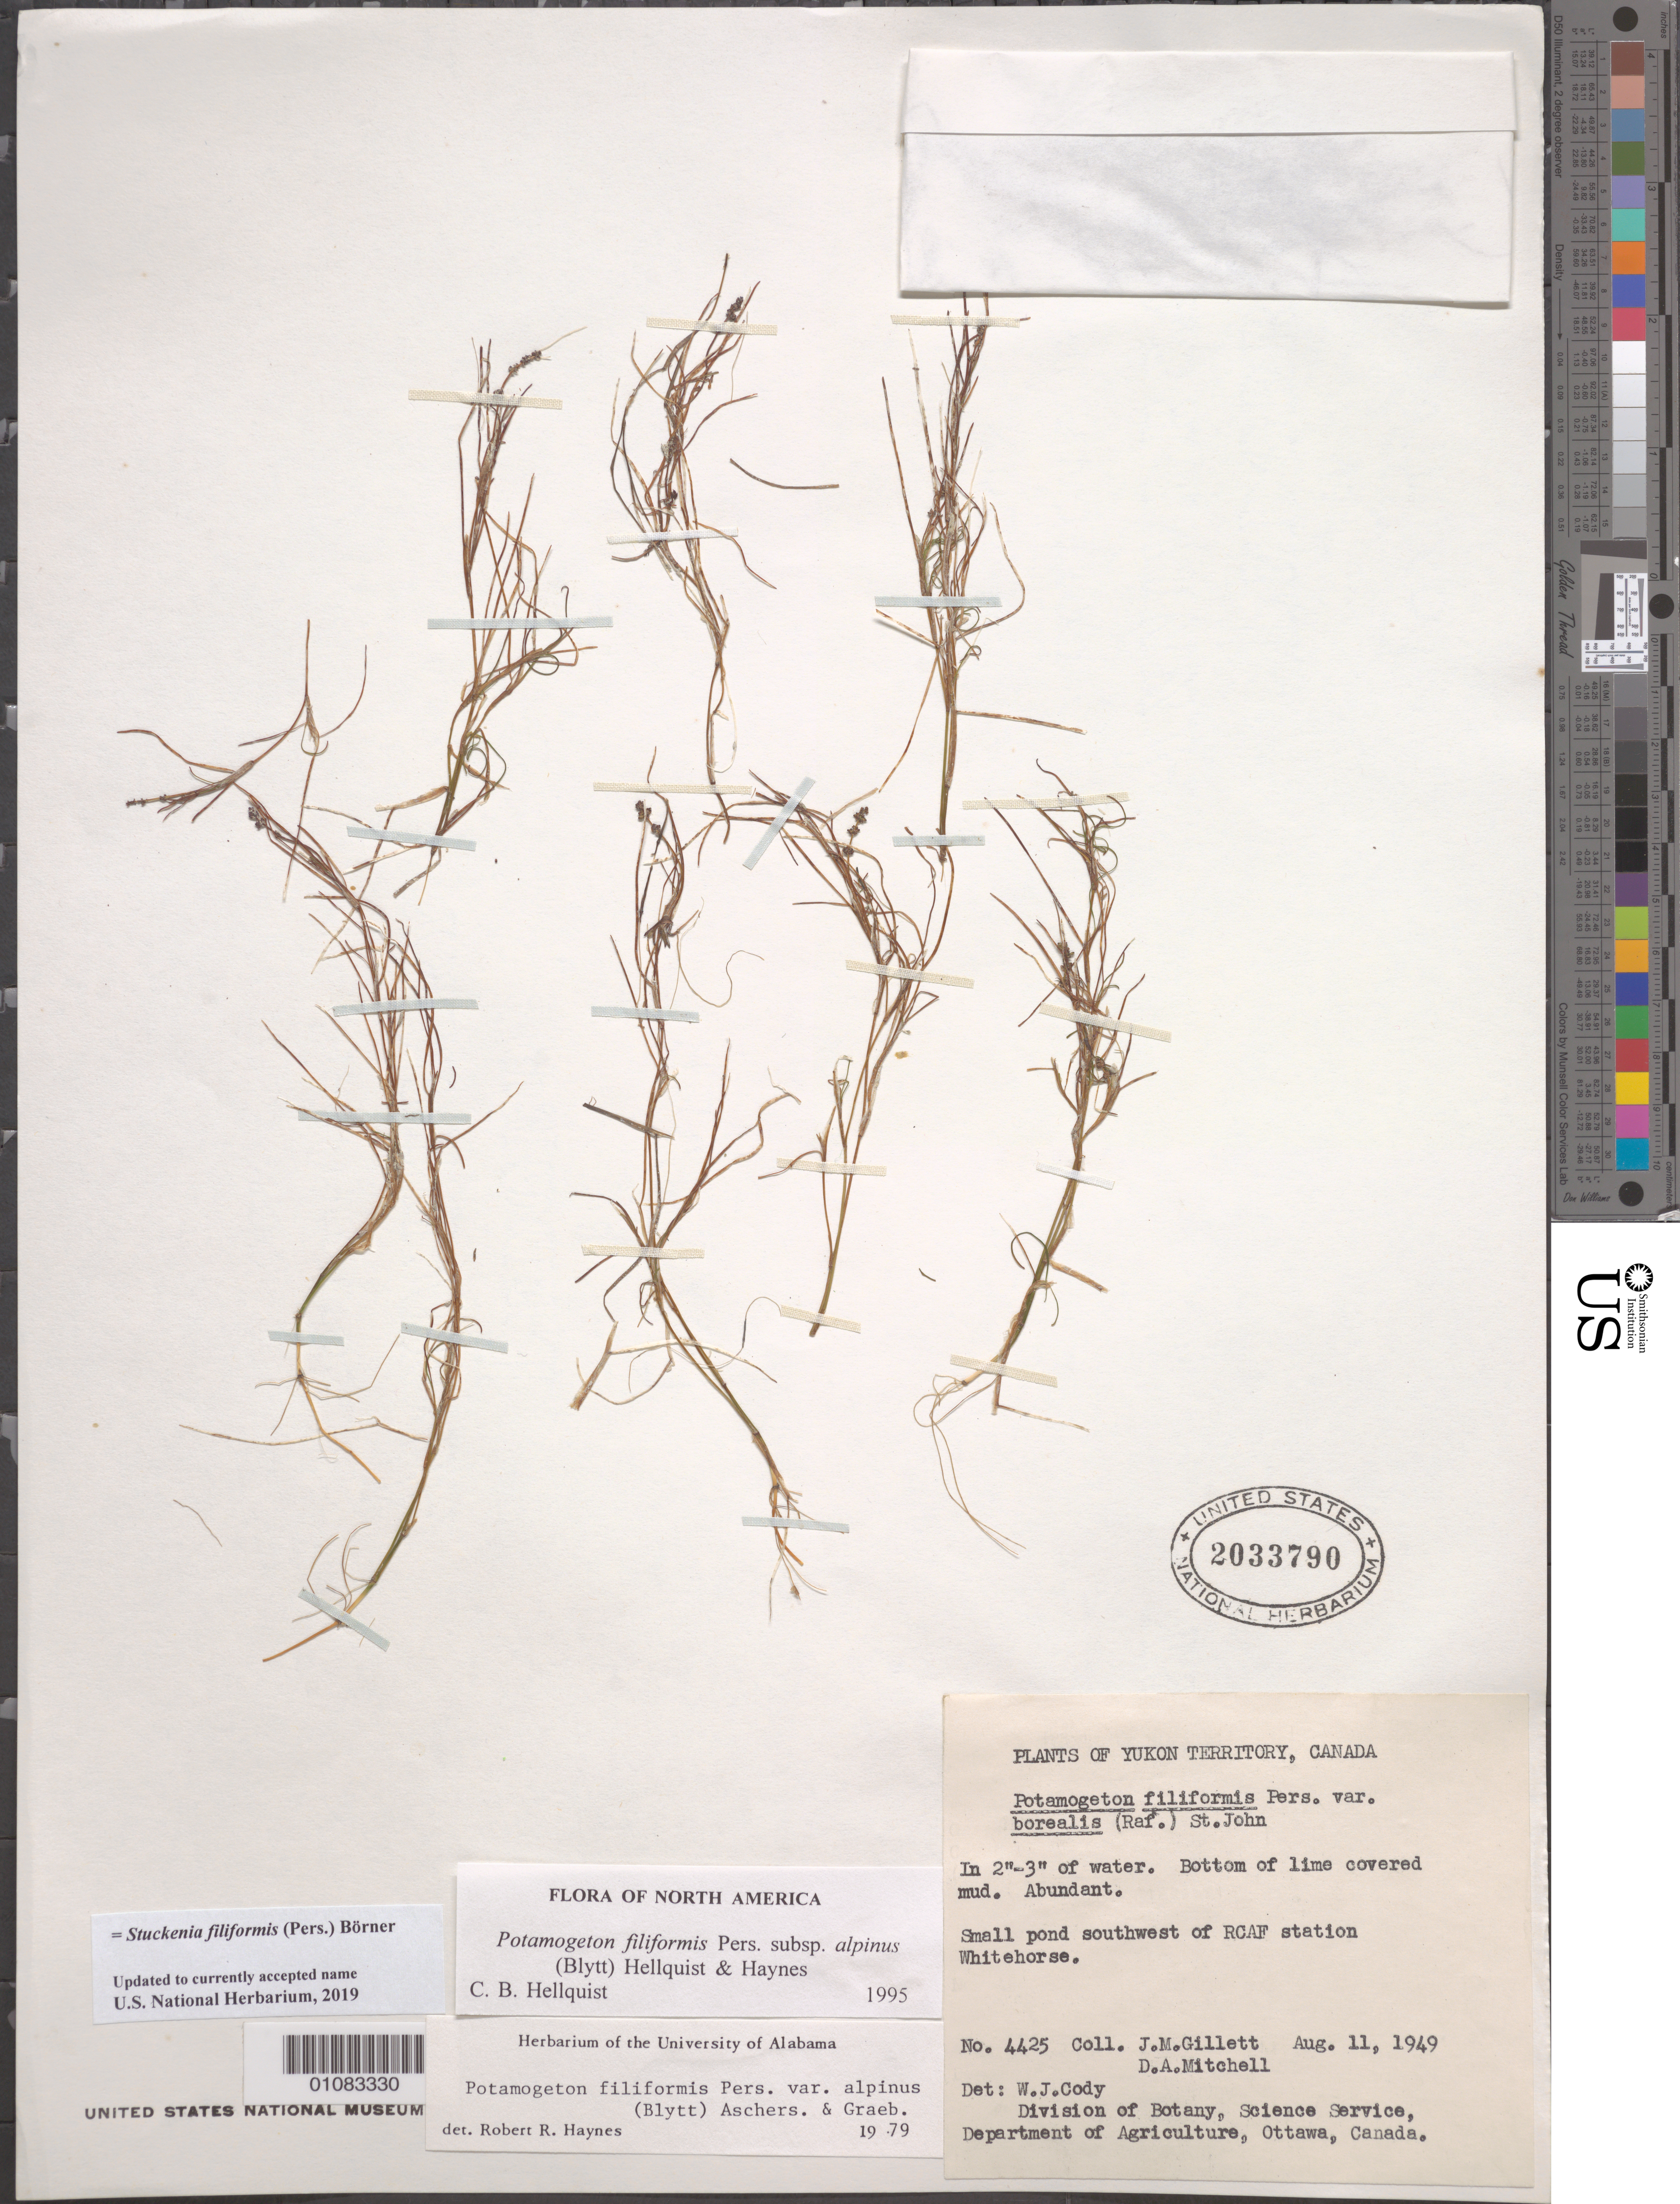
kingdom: Plantae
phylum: Tracheophyta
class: Liliopsida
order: Alismatales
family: Potamogetonaceae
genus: Stuckenia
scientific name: Stuckenia filiformis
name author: (Pers.) Börner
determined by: Strong, Mark T., (BOT), Smithsonian Institution - National Museum of Natural History (UNITED STATES)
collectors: J. Gillett & D. Mitchell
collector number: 4425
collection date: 1949-08-11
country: Canada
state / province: Yukon Territory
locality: Whitehorse, SW of RCAF station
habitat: Bottom of lime covered mud. Small pond.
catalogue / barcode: US 2033790